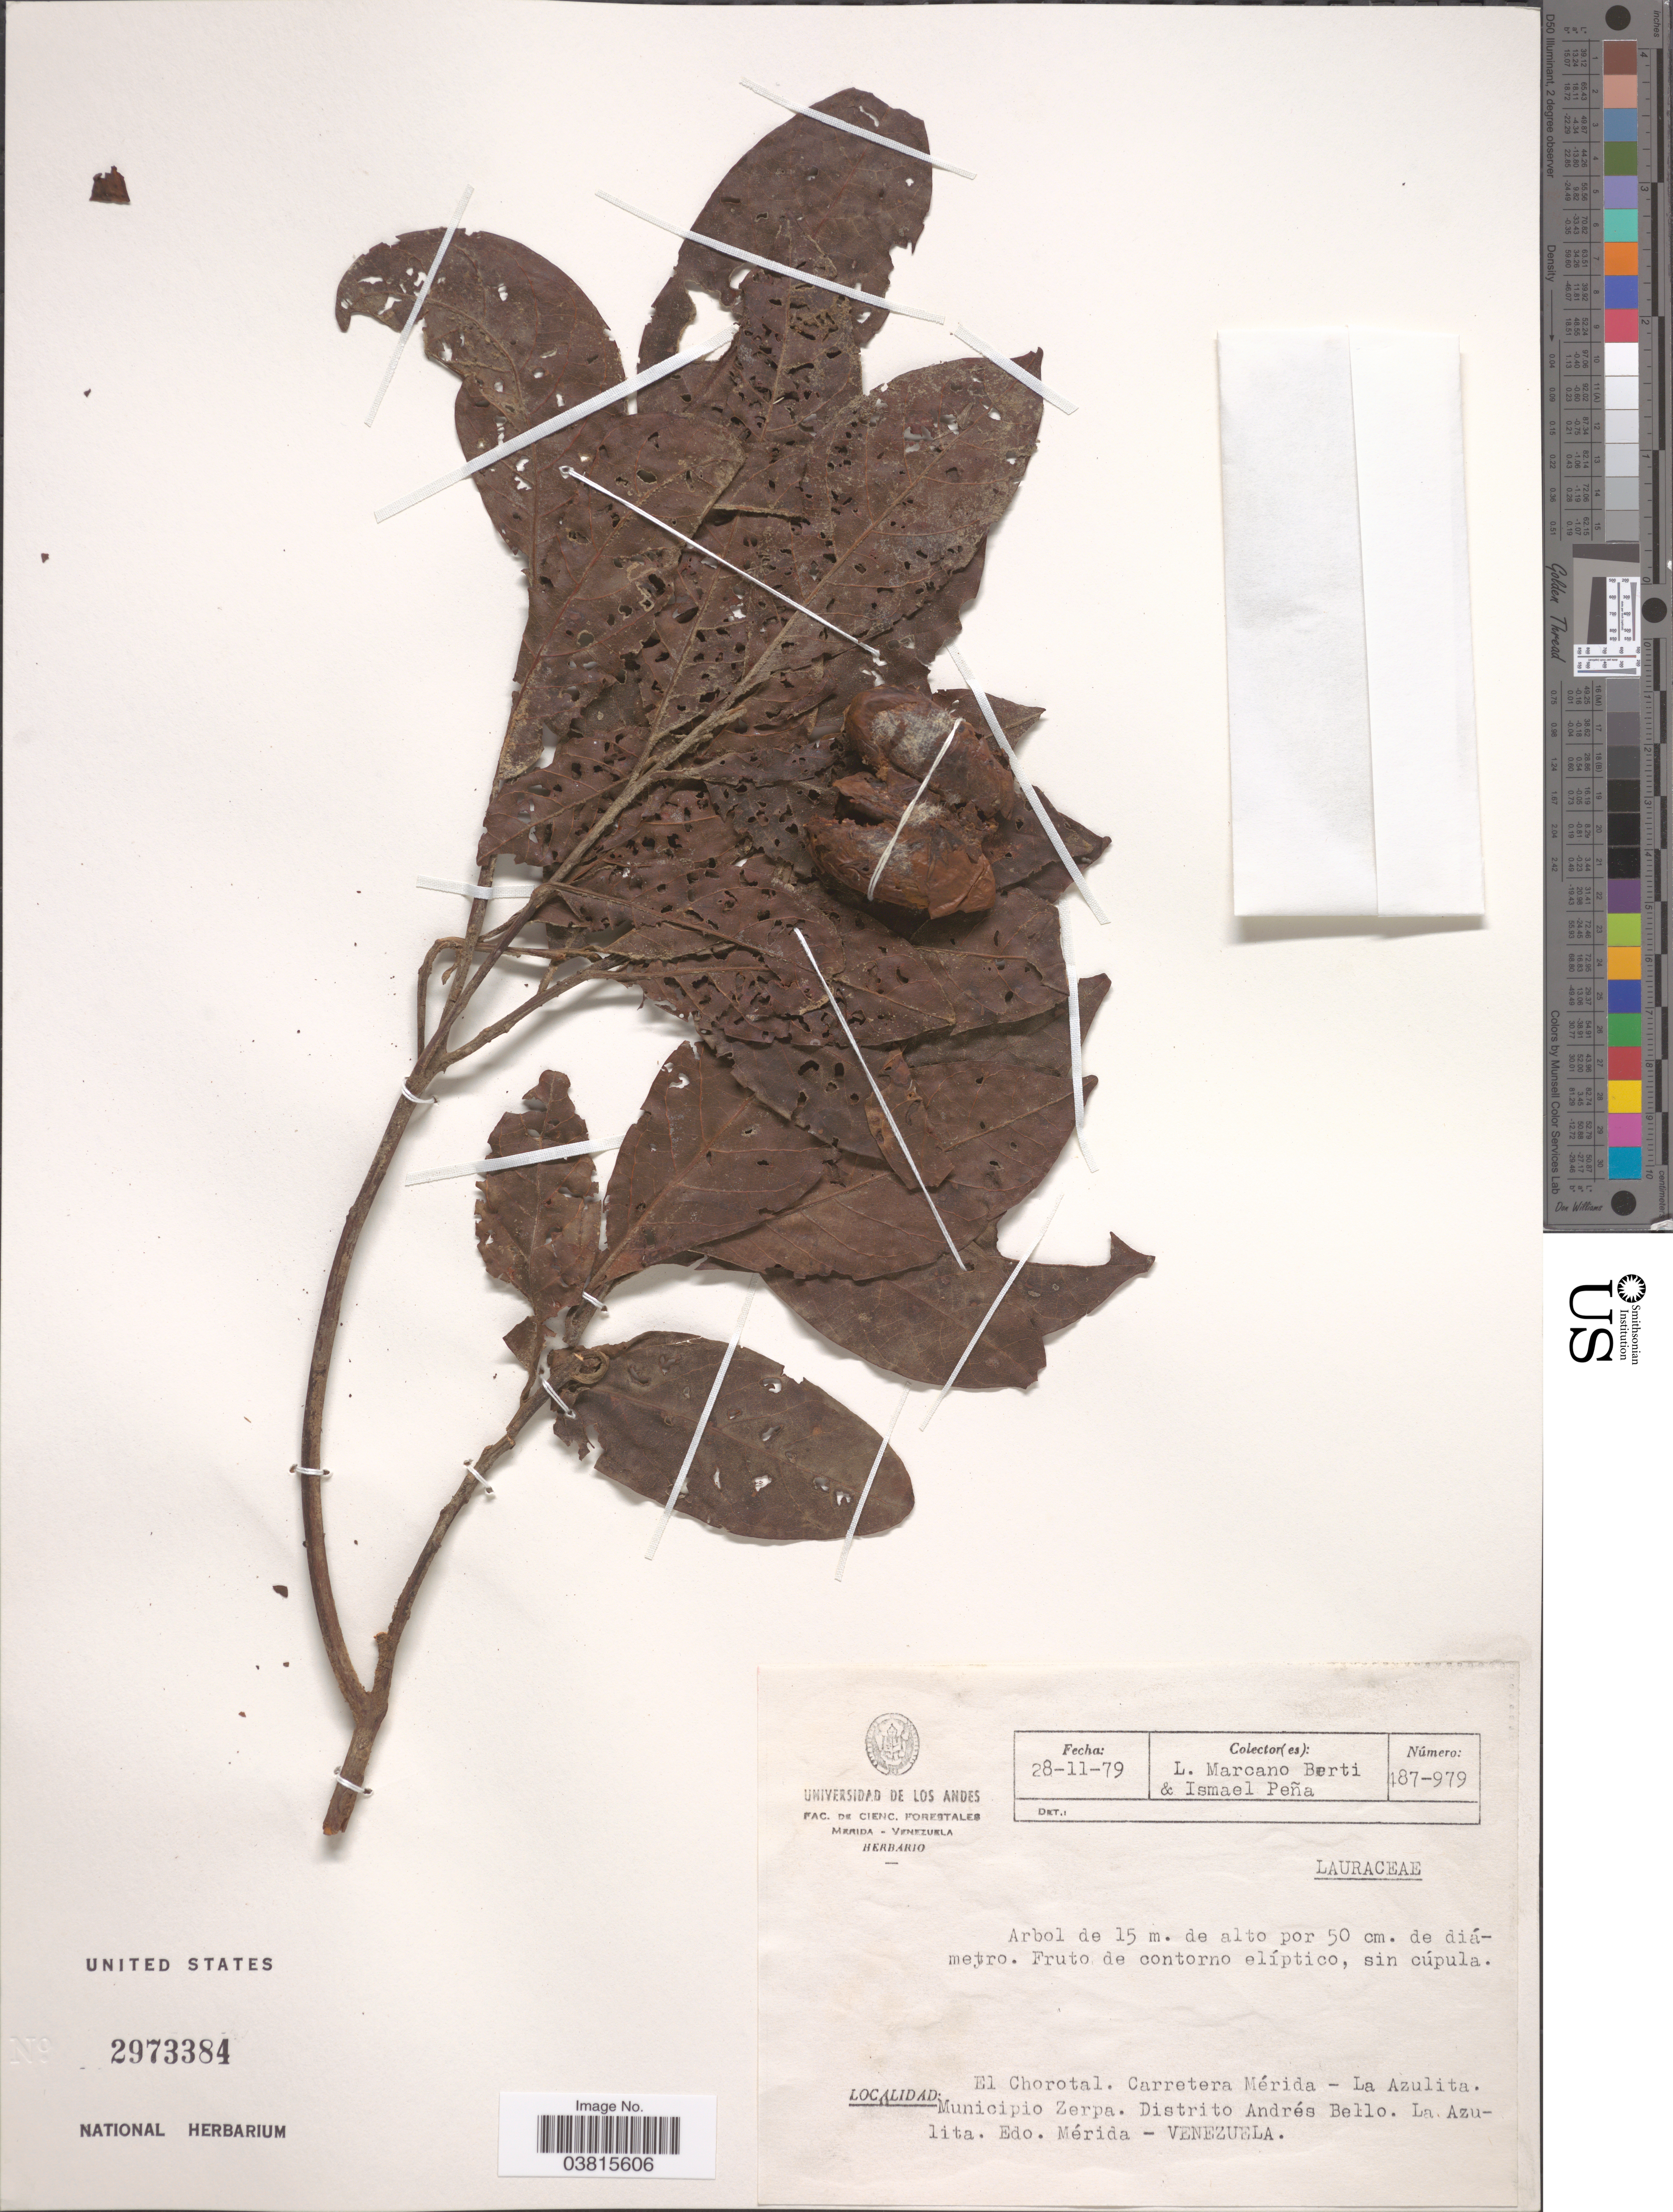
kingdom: Plantae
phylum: Tracheophyta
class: Magnoliopsida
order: Laurales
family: Lauraceae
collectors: L. Marcano-Berti & I. Pena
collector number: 187-979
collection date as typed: Transcribed d/m/y: 28/11/79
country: Venezuela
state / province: Merida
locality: El Chorotal. Carretera Mérida - La Azulita. Municipio Zerpa. Distrito Andrés Bello. La Azulita.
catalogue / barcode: US 2973384